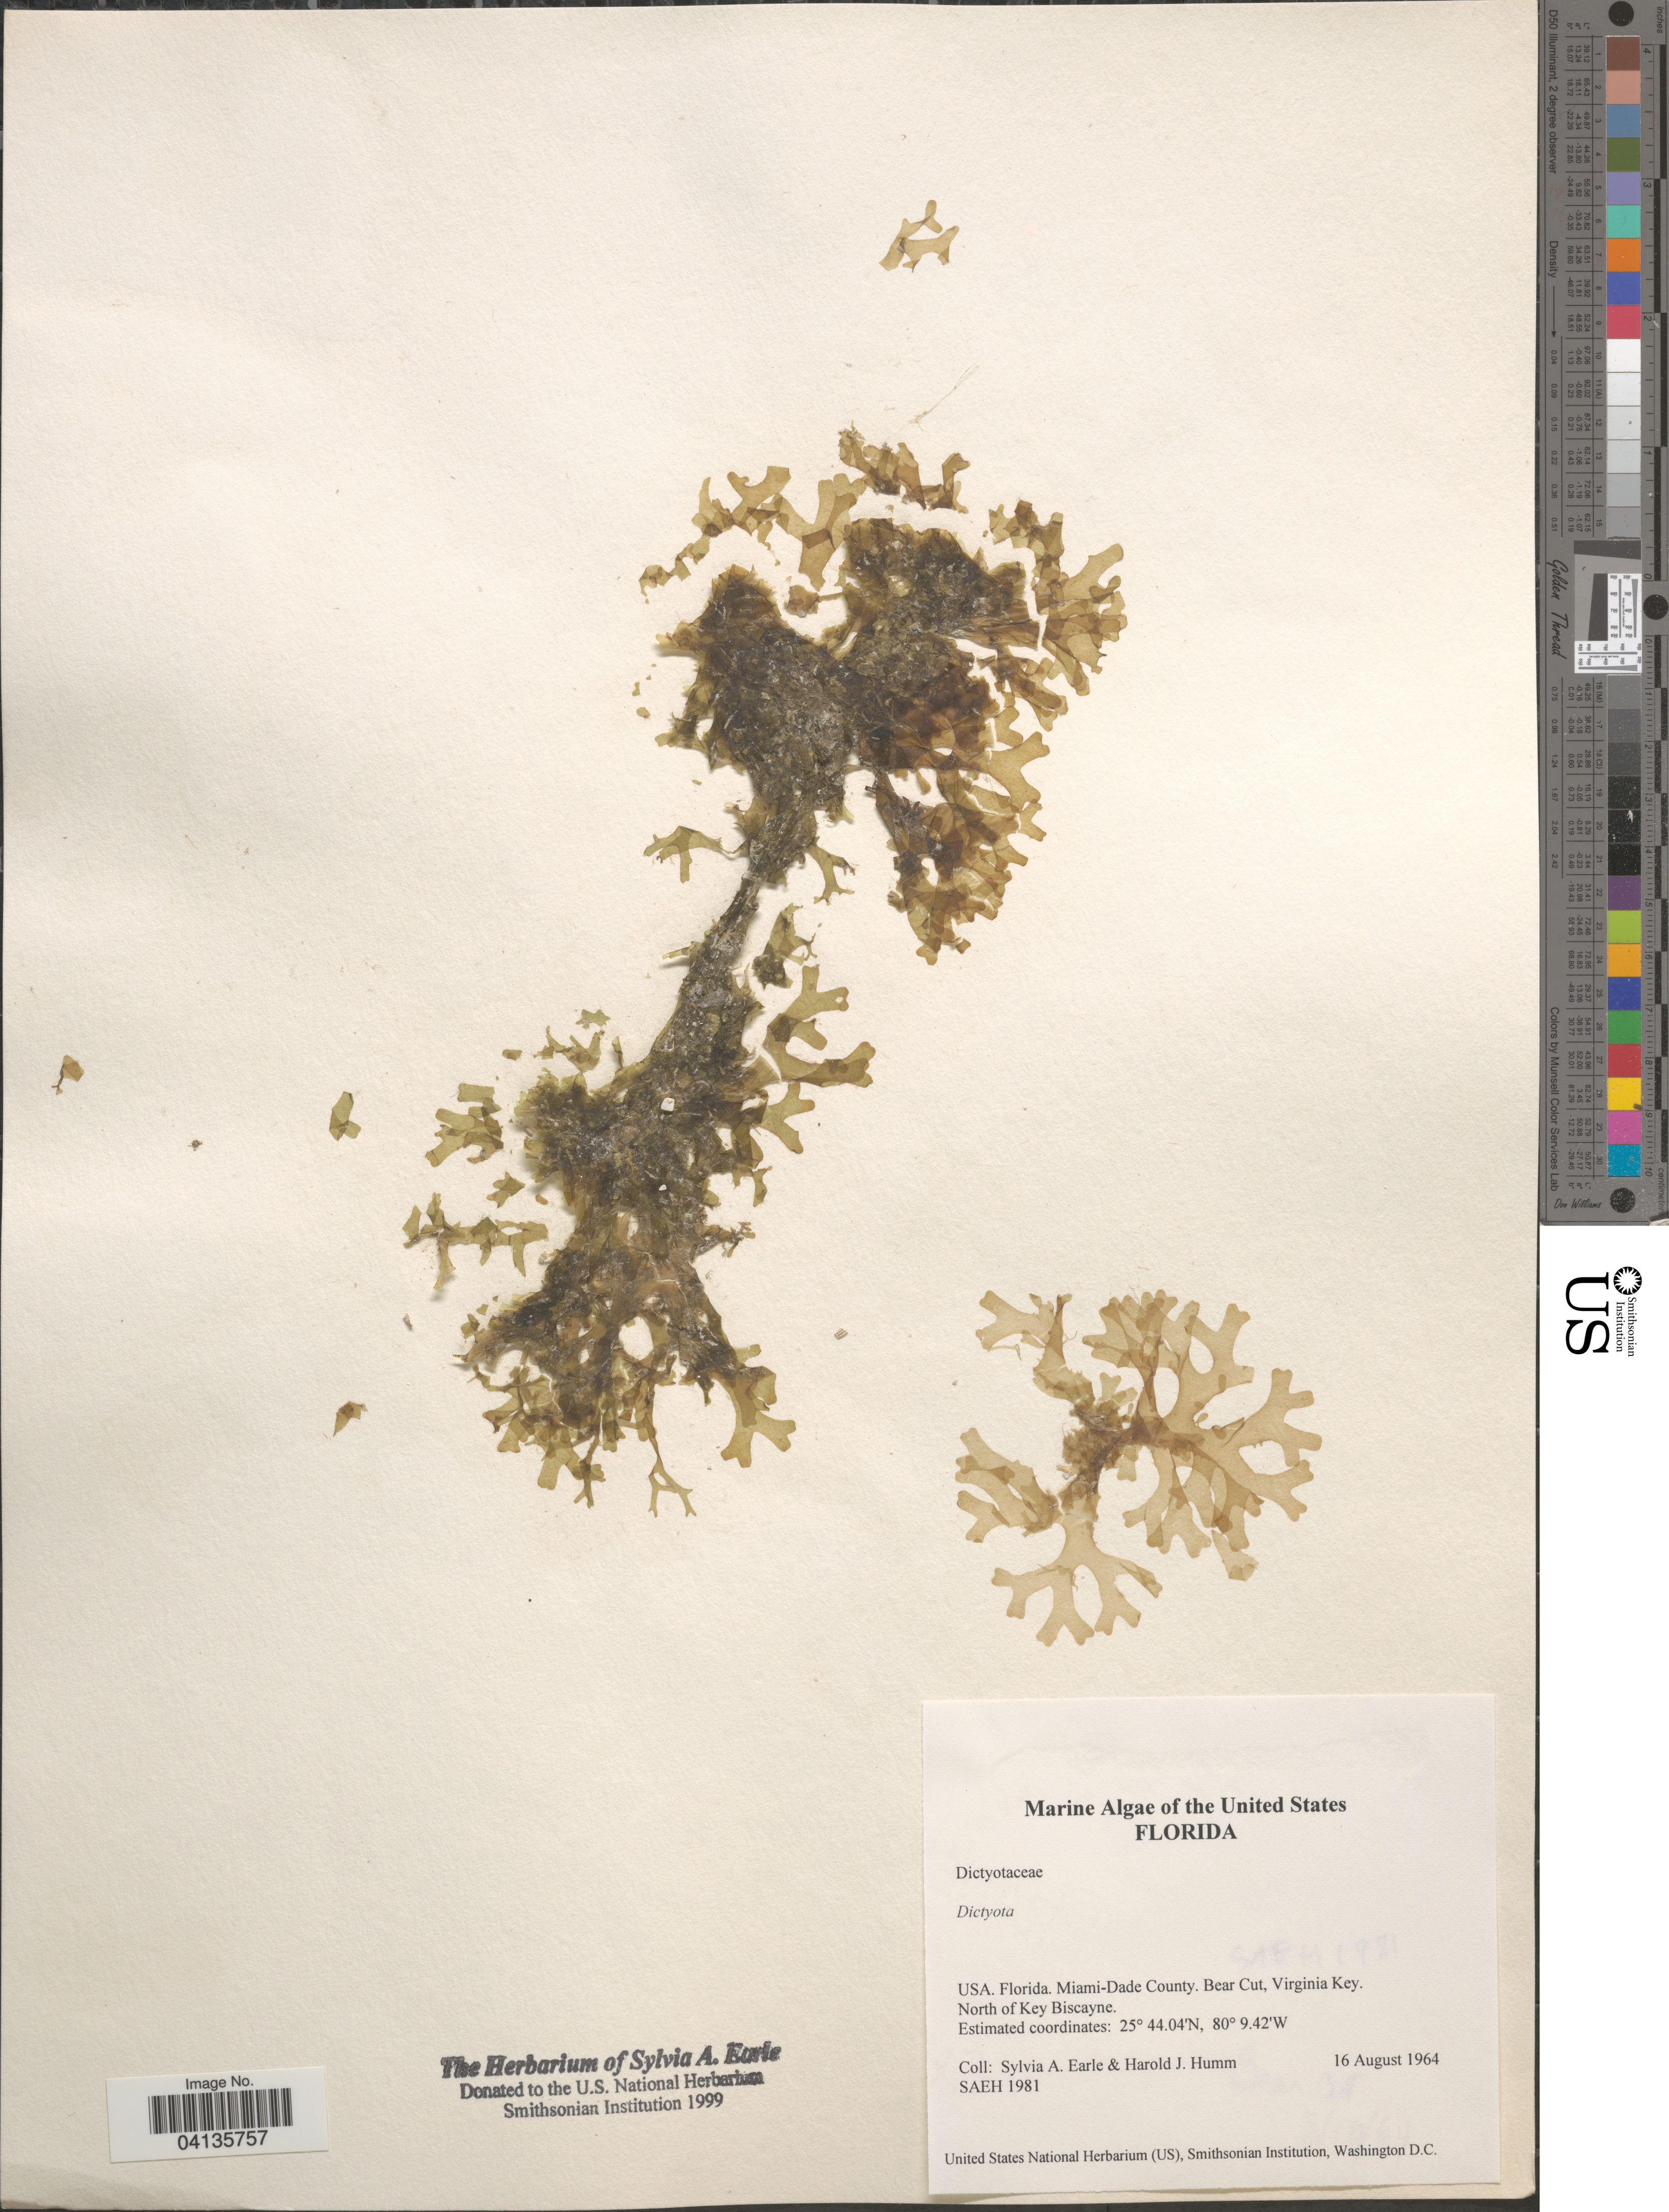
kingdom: Chromista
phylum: Ochrophyta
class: Phaeophyceae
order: Dictyotales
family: Dictyotaceae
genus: Dictyota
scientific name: Dictyota sp.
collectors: S. A. Earle & H. J. Humm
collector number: SAEH1981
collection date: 1964-08-16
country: United States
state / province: Florida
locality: Miami-Dade County. Bear Cut, Virginia Key. North of Key Biscayne.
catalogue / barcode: US 238571